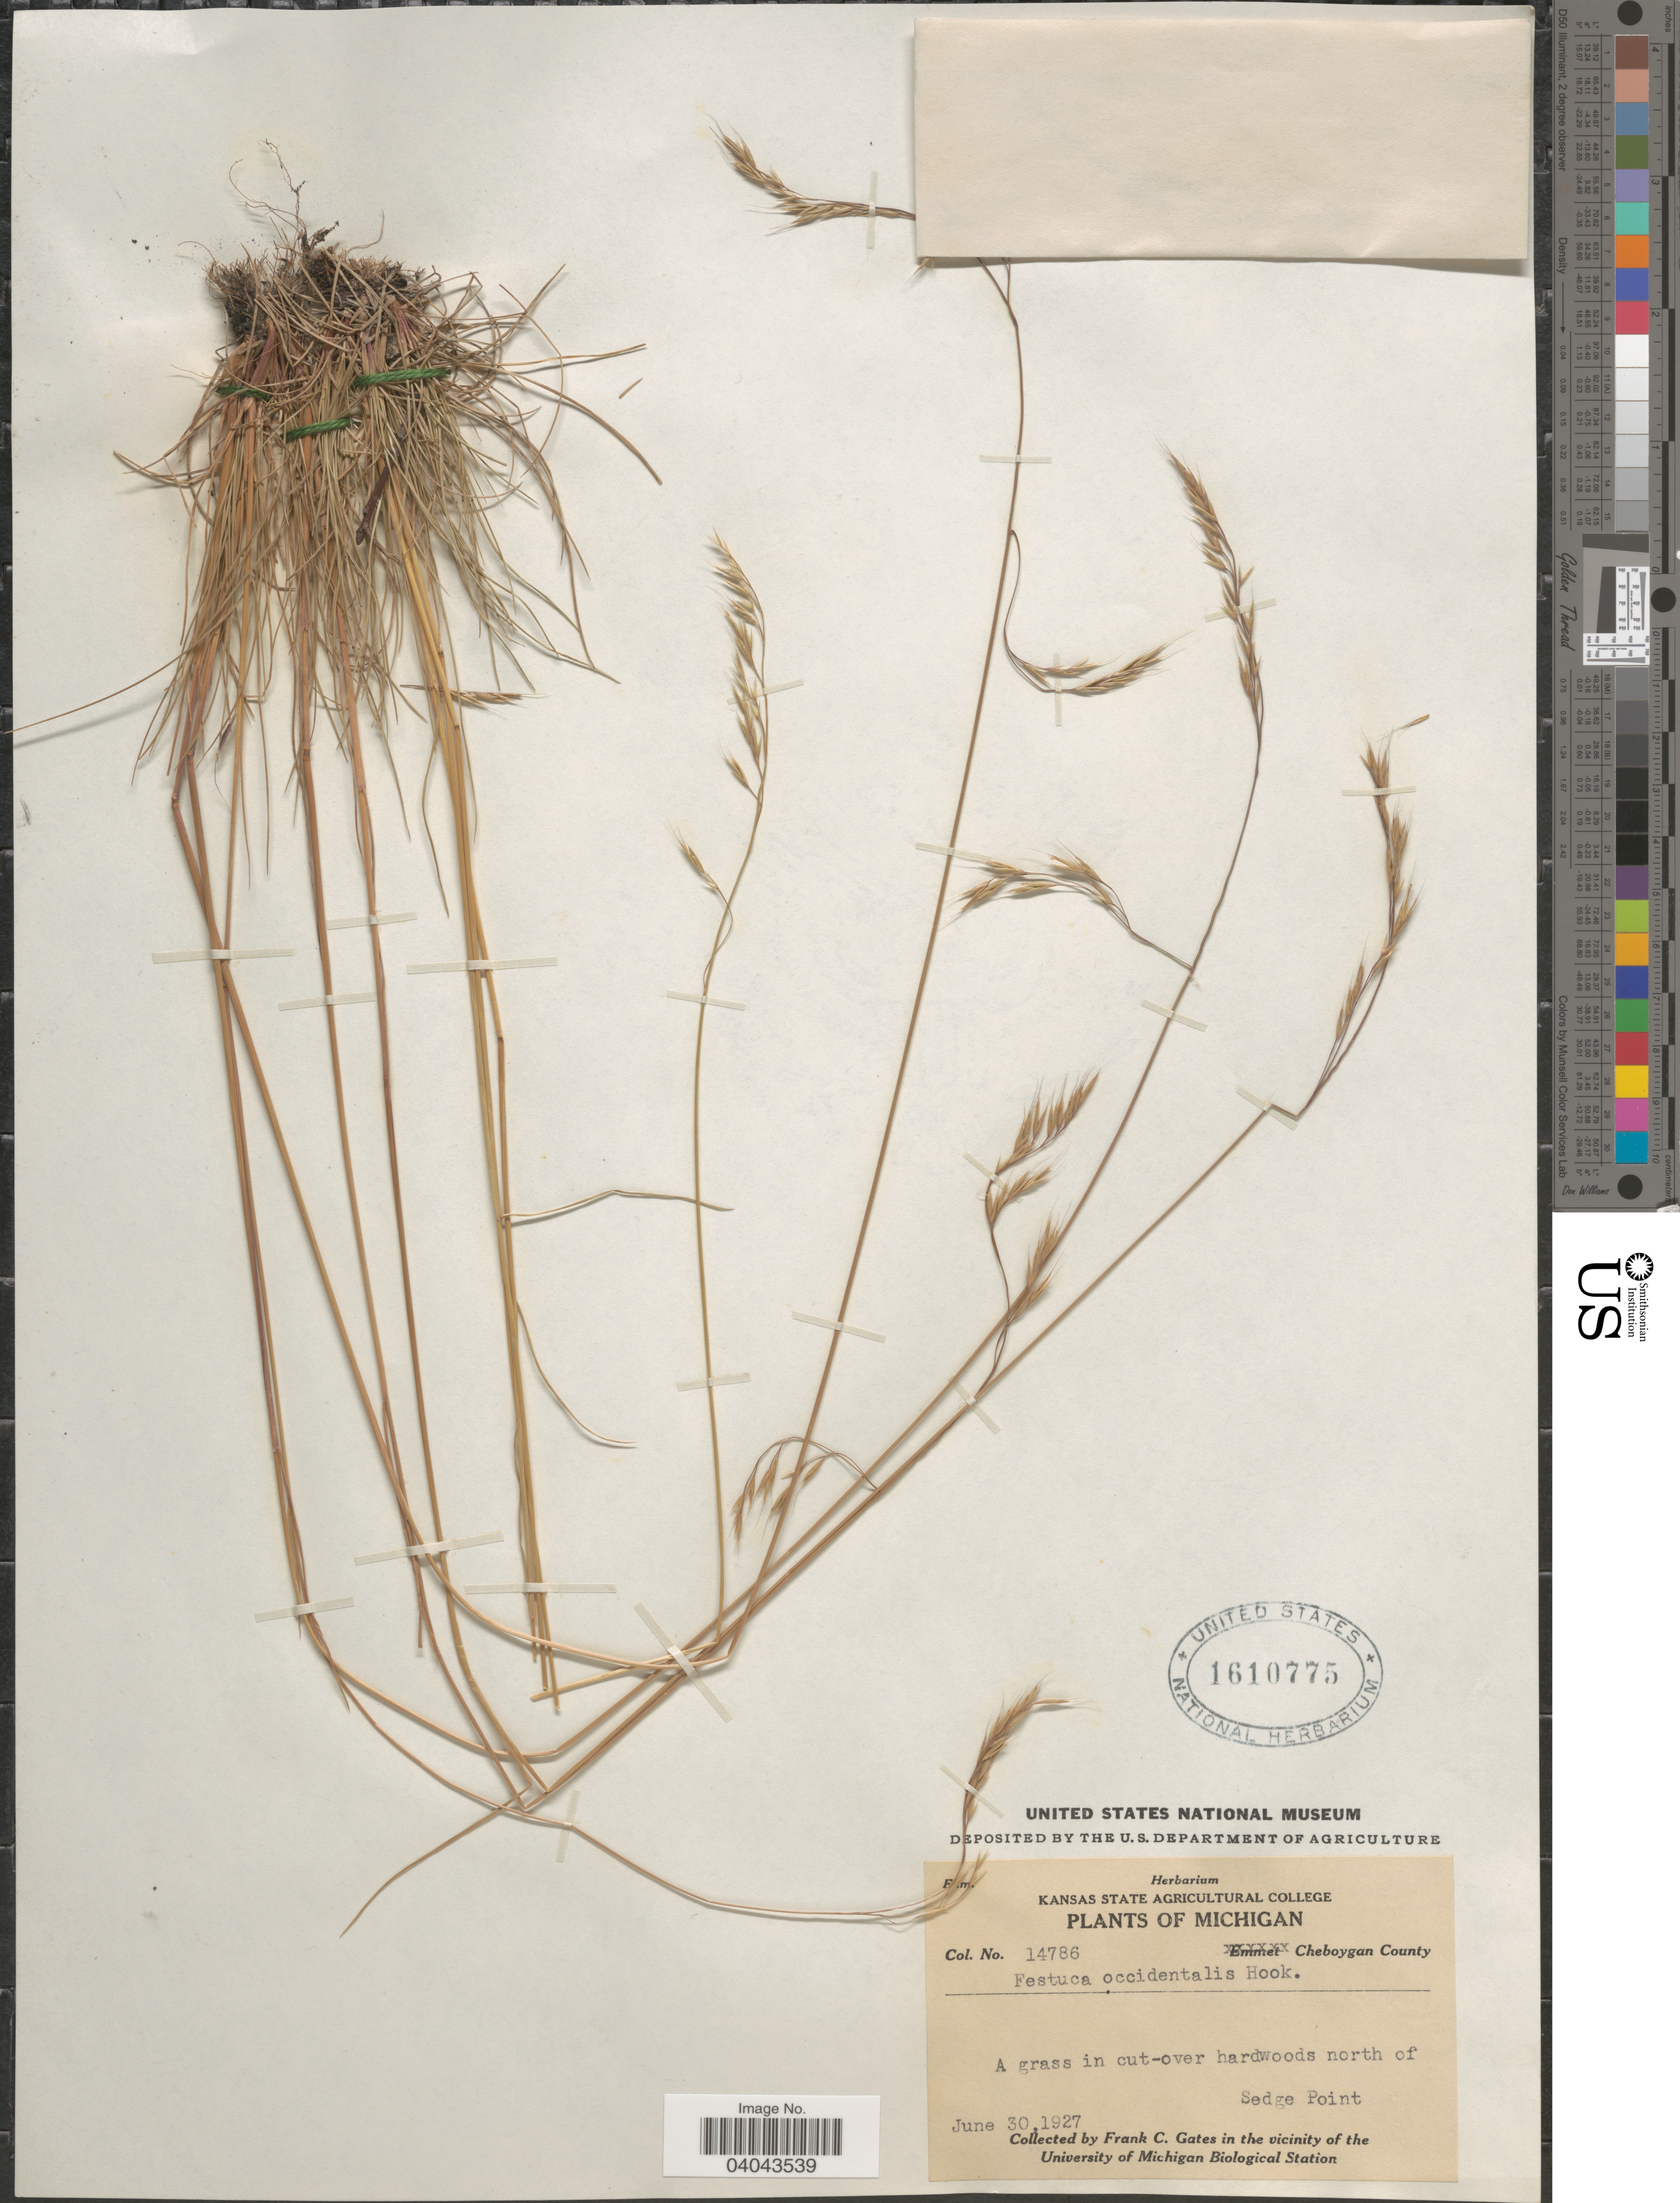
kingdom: Plantae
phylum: Tracheophyta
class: Liliopsida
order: Poales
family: Poaceae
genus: Festuca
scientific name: Festuca occidentalis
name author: Hook.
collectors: F. C. Gates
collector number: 14786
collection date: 1927-06-30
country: United States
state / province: Michigan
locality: Cheboygan County. A grass in cut-over hardwoods north of Sedge Point. In the vicinity of the University of Michigan Biological Station.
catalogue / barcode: US 1610775